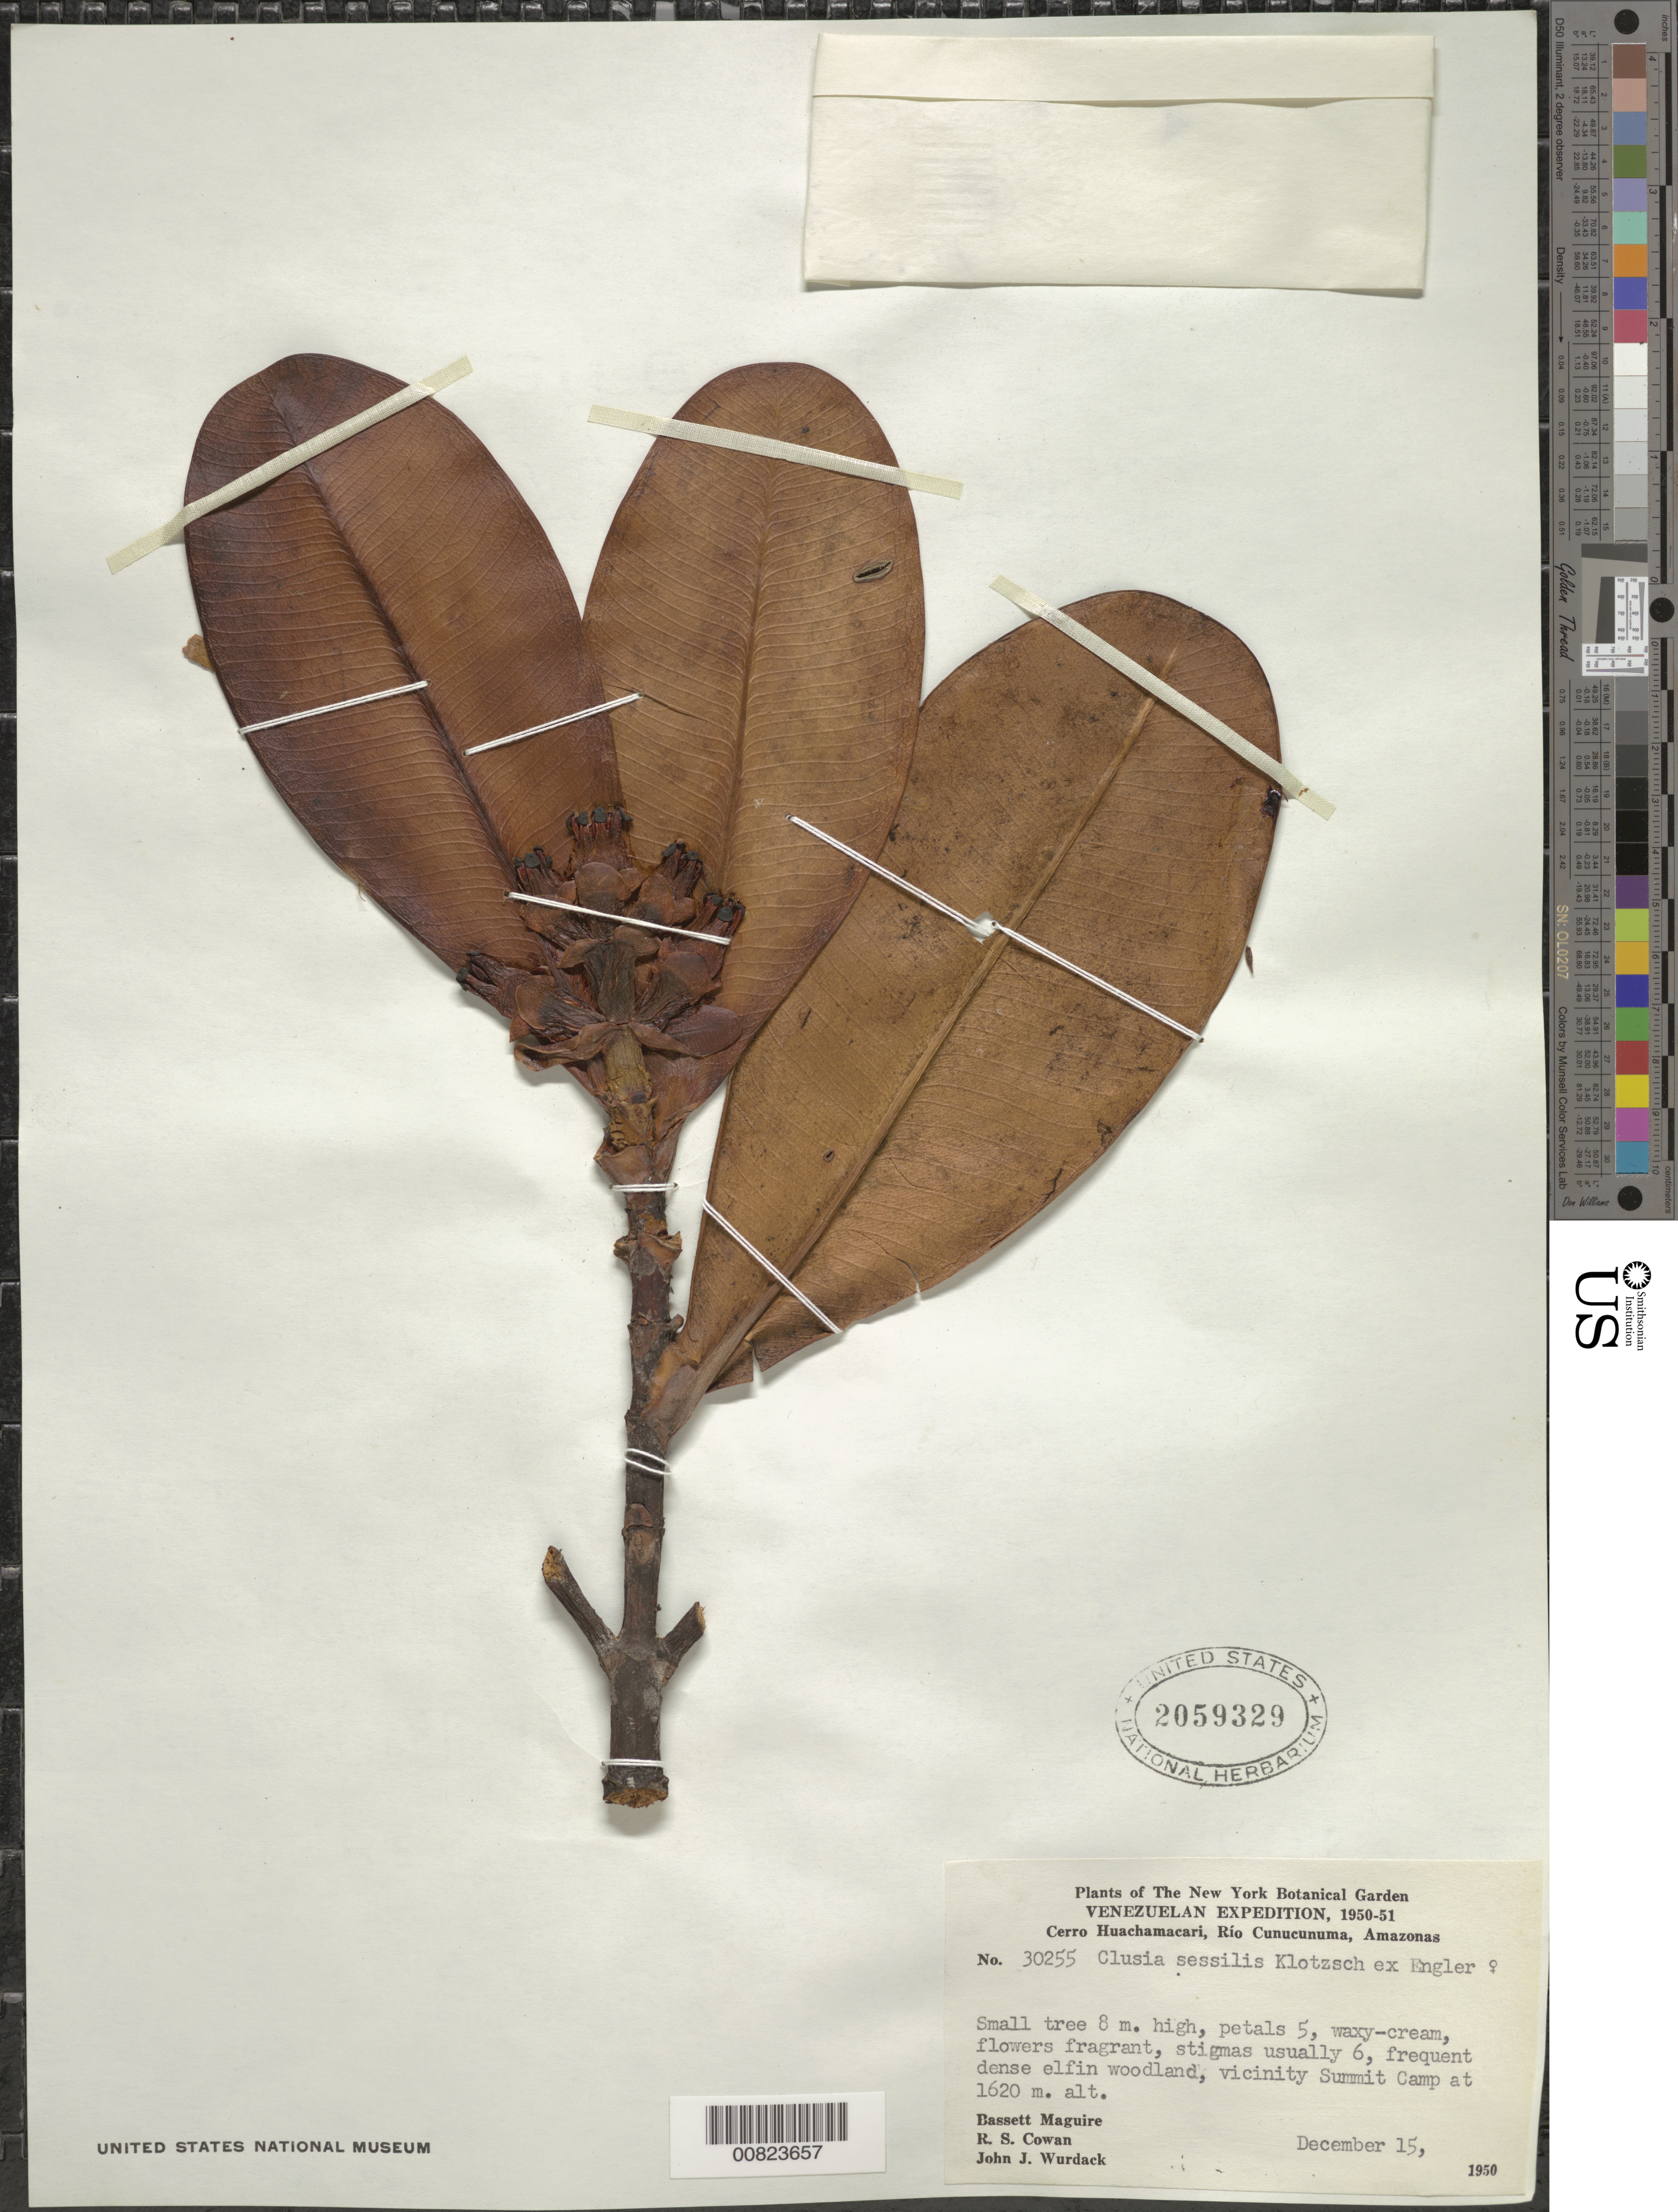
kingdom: Plantae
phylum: Tracheophyta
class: Magnoliopsida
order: Malpighiales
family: Clusiaceae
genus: Clusia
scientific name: Clusia sessilis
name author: Klotzsch ex Engl.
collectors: B. Maguire, R. S. Cowan & J. J. Wurdack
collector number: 30255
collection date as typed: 15-Dec-50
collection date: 1950-12-15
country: Venezuela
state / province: Amazonas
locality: Cerro Huachamacari, Río Cunucunuma, near Summit Camp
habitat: Dense elfin woodland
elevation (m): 1620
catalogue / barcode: US 2059329